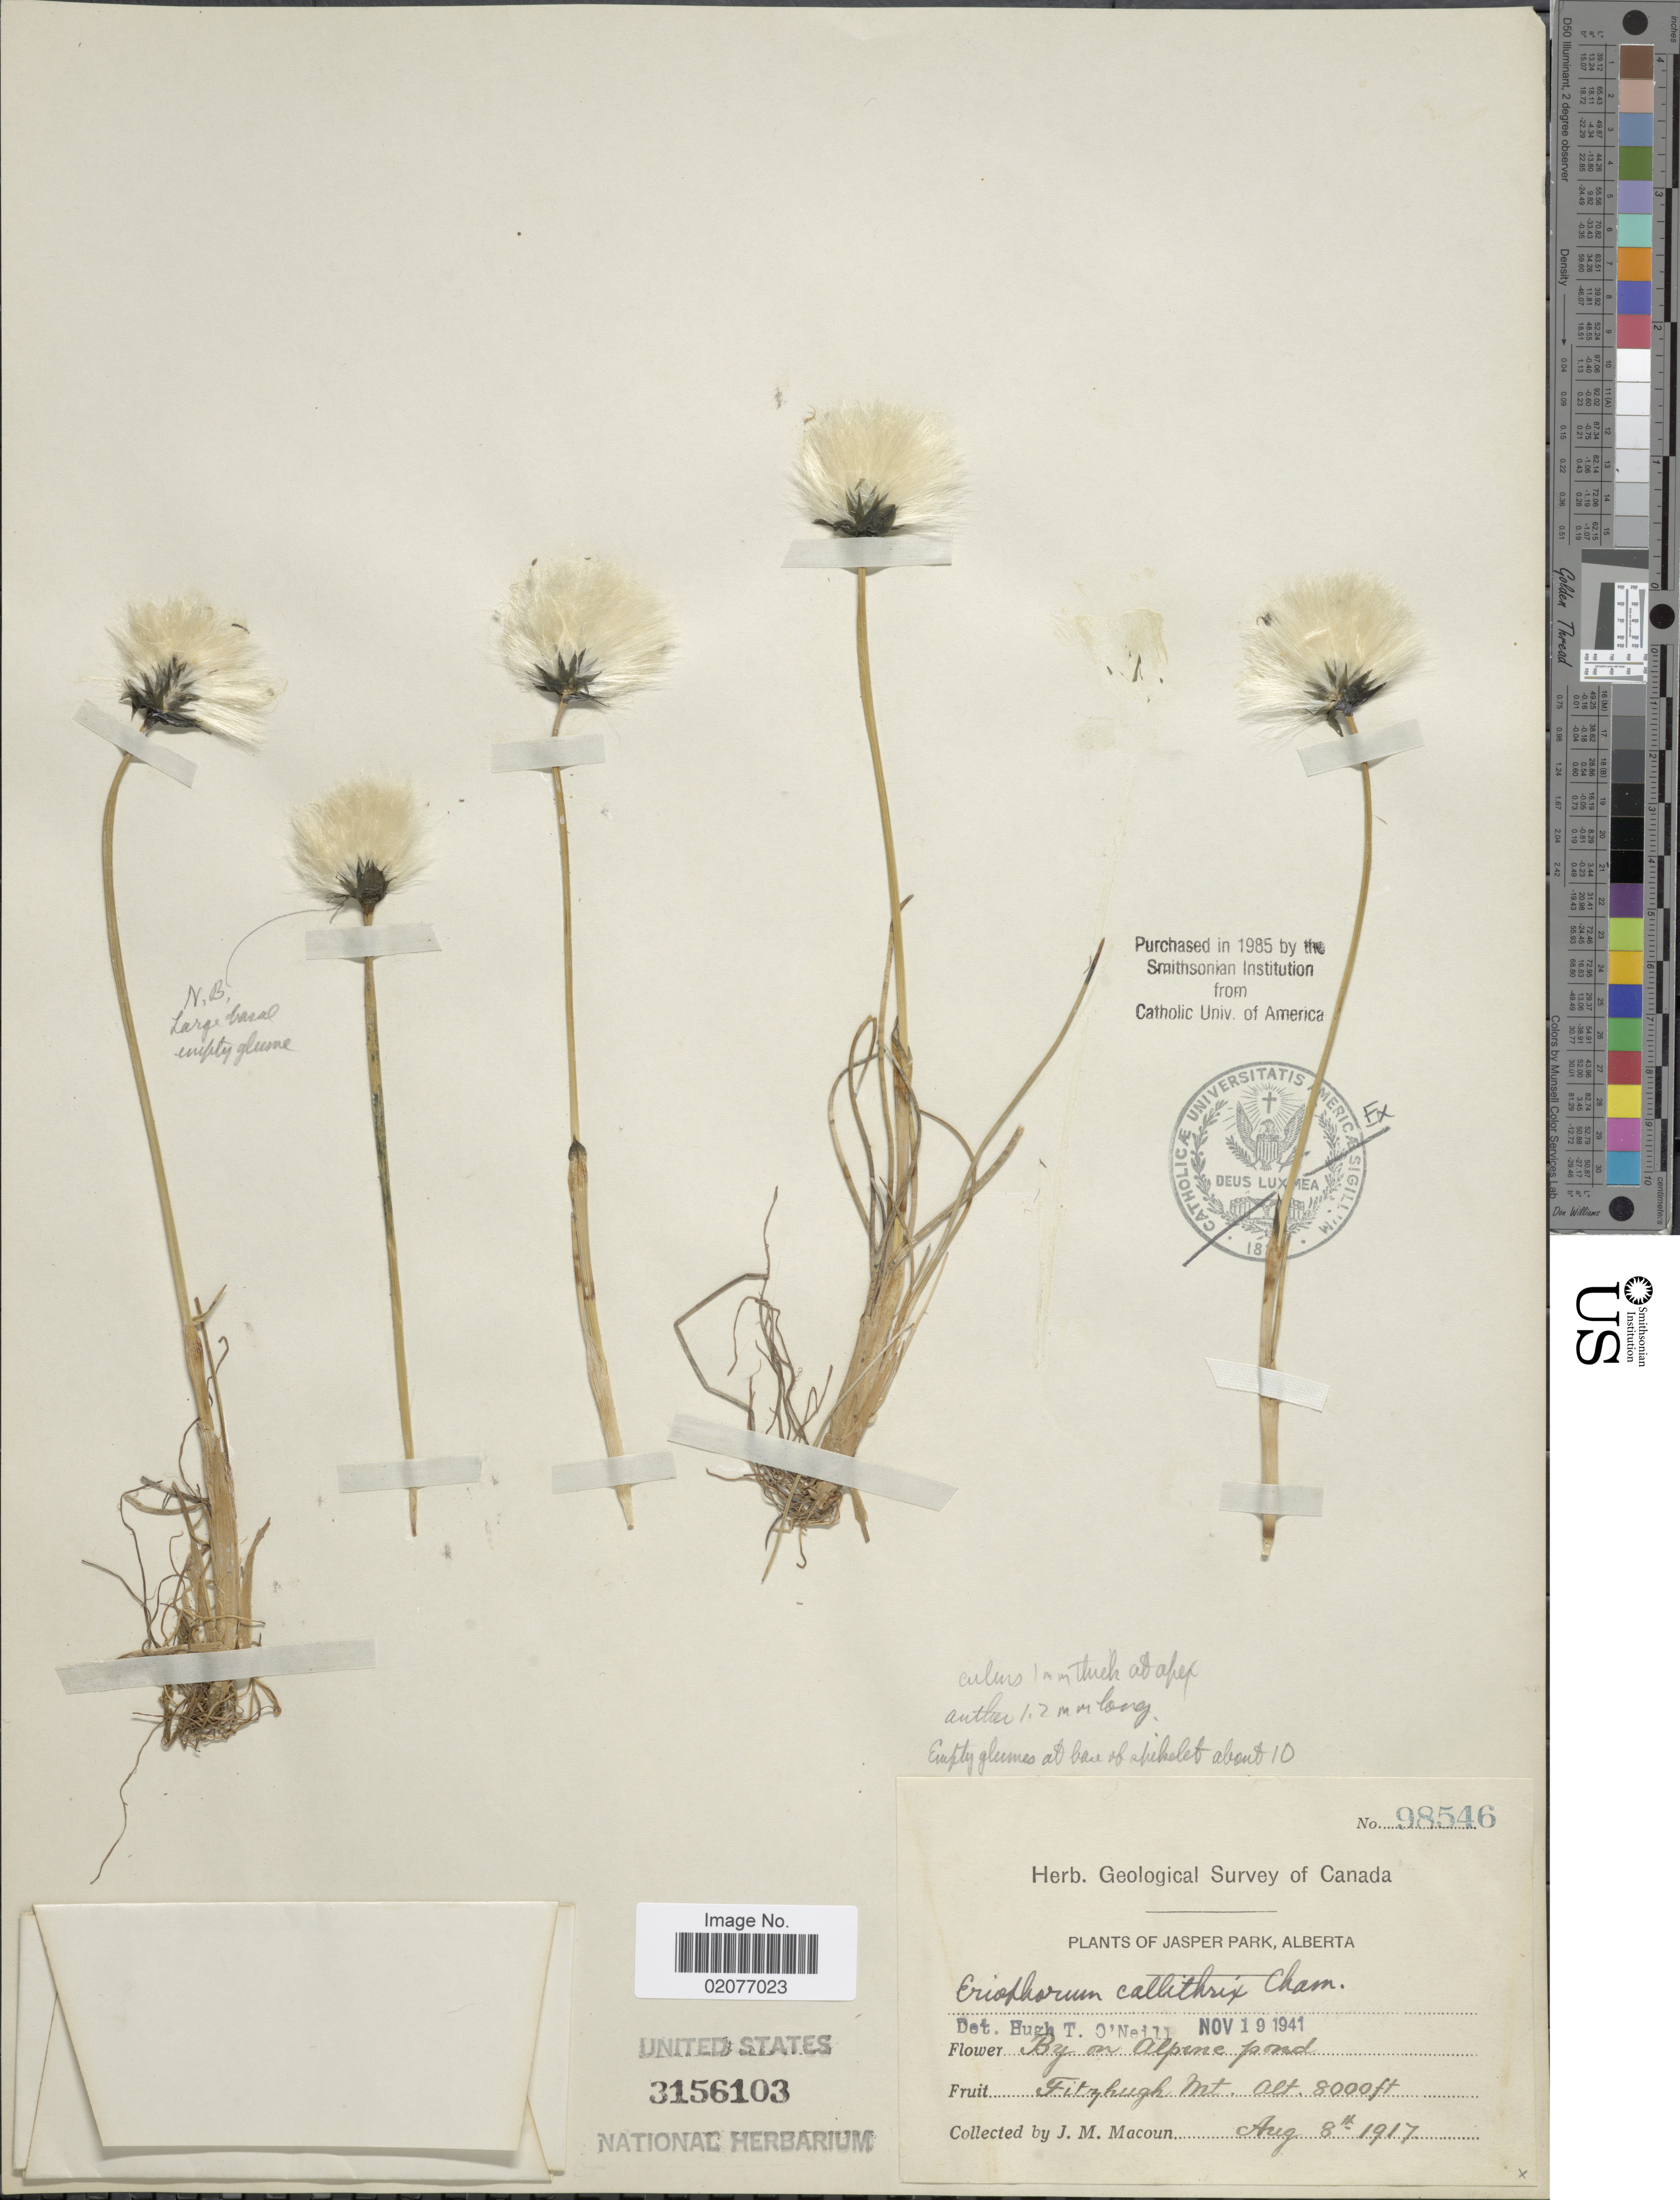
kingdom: Plantae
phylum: Tracheophyta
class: Liliopsida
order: Poales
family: Cyperaceae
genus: Eriophorum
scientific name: Eriophorum callitrix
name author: Cham. ex C.A. Mey.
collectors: J. M. Macoun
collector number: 98546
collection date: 1917-08-08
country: Canada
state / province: Alberta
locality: Jasper Park, By on Alpine pond, Fitzhugh Mt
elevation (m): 2438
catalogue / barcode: US 3156103